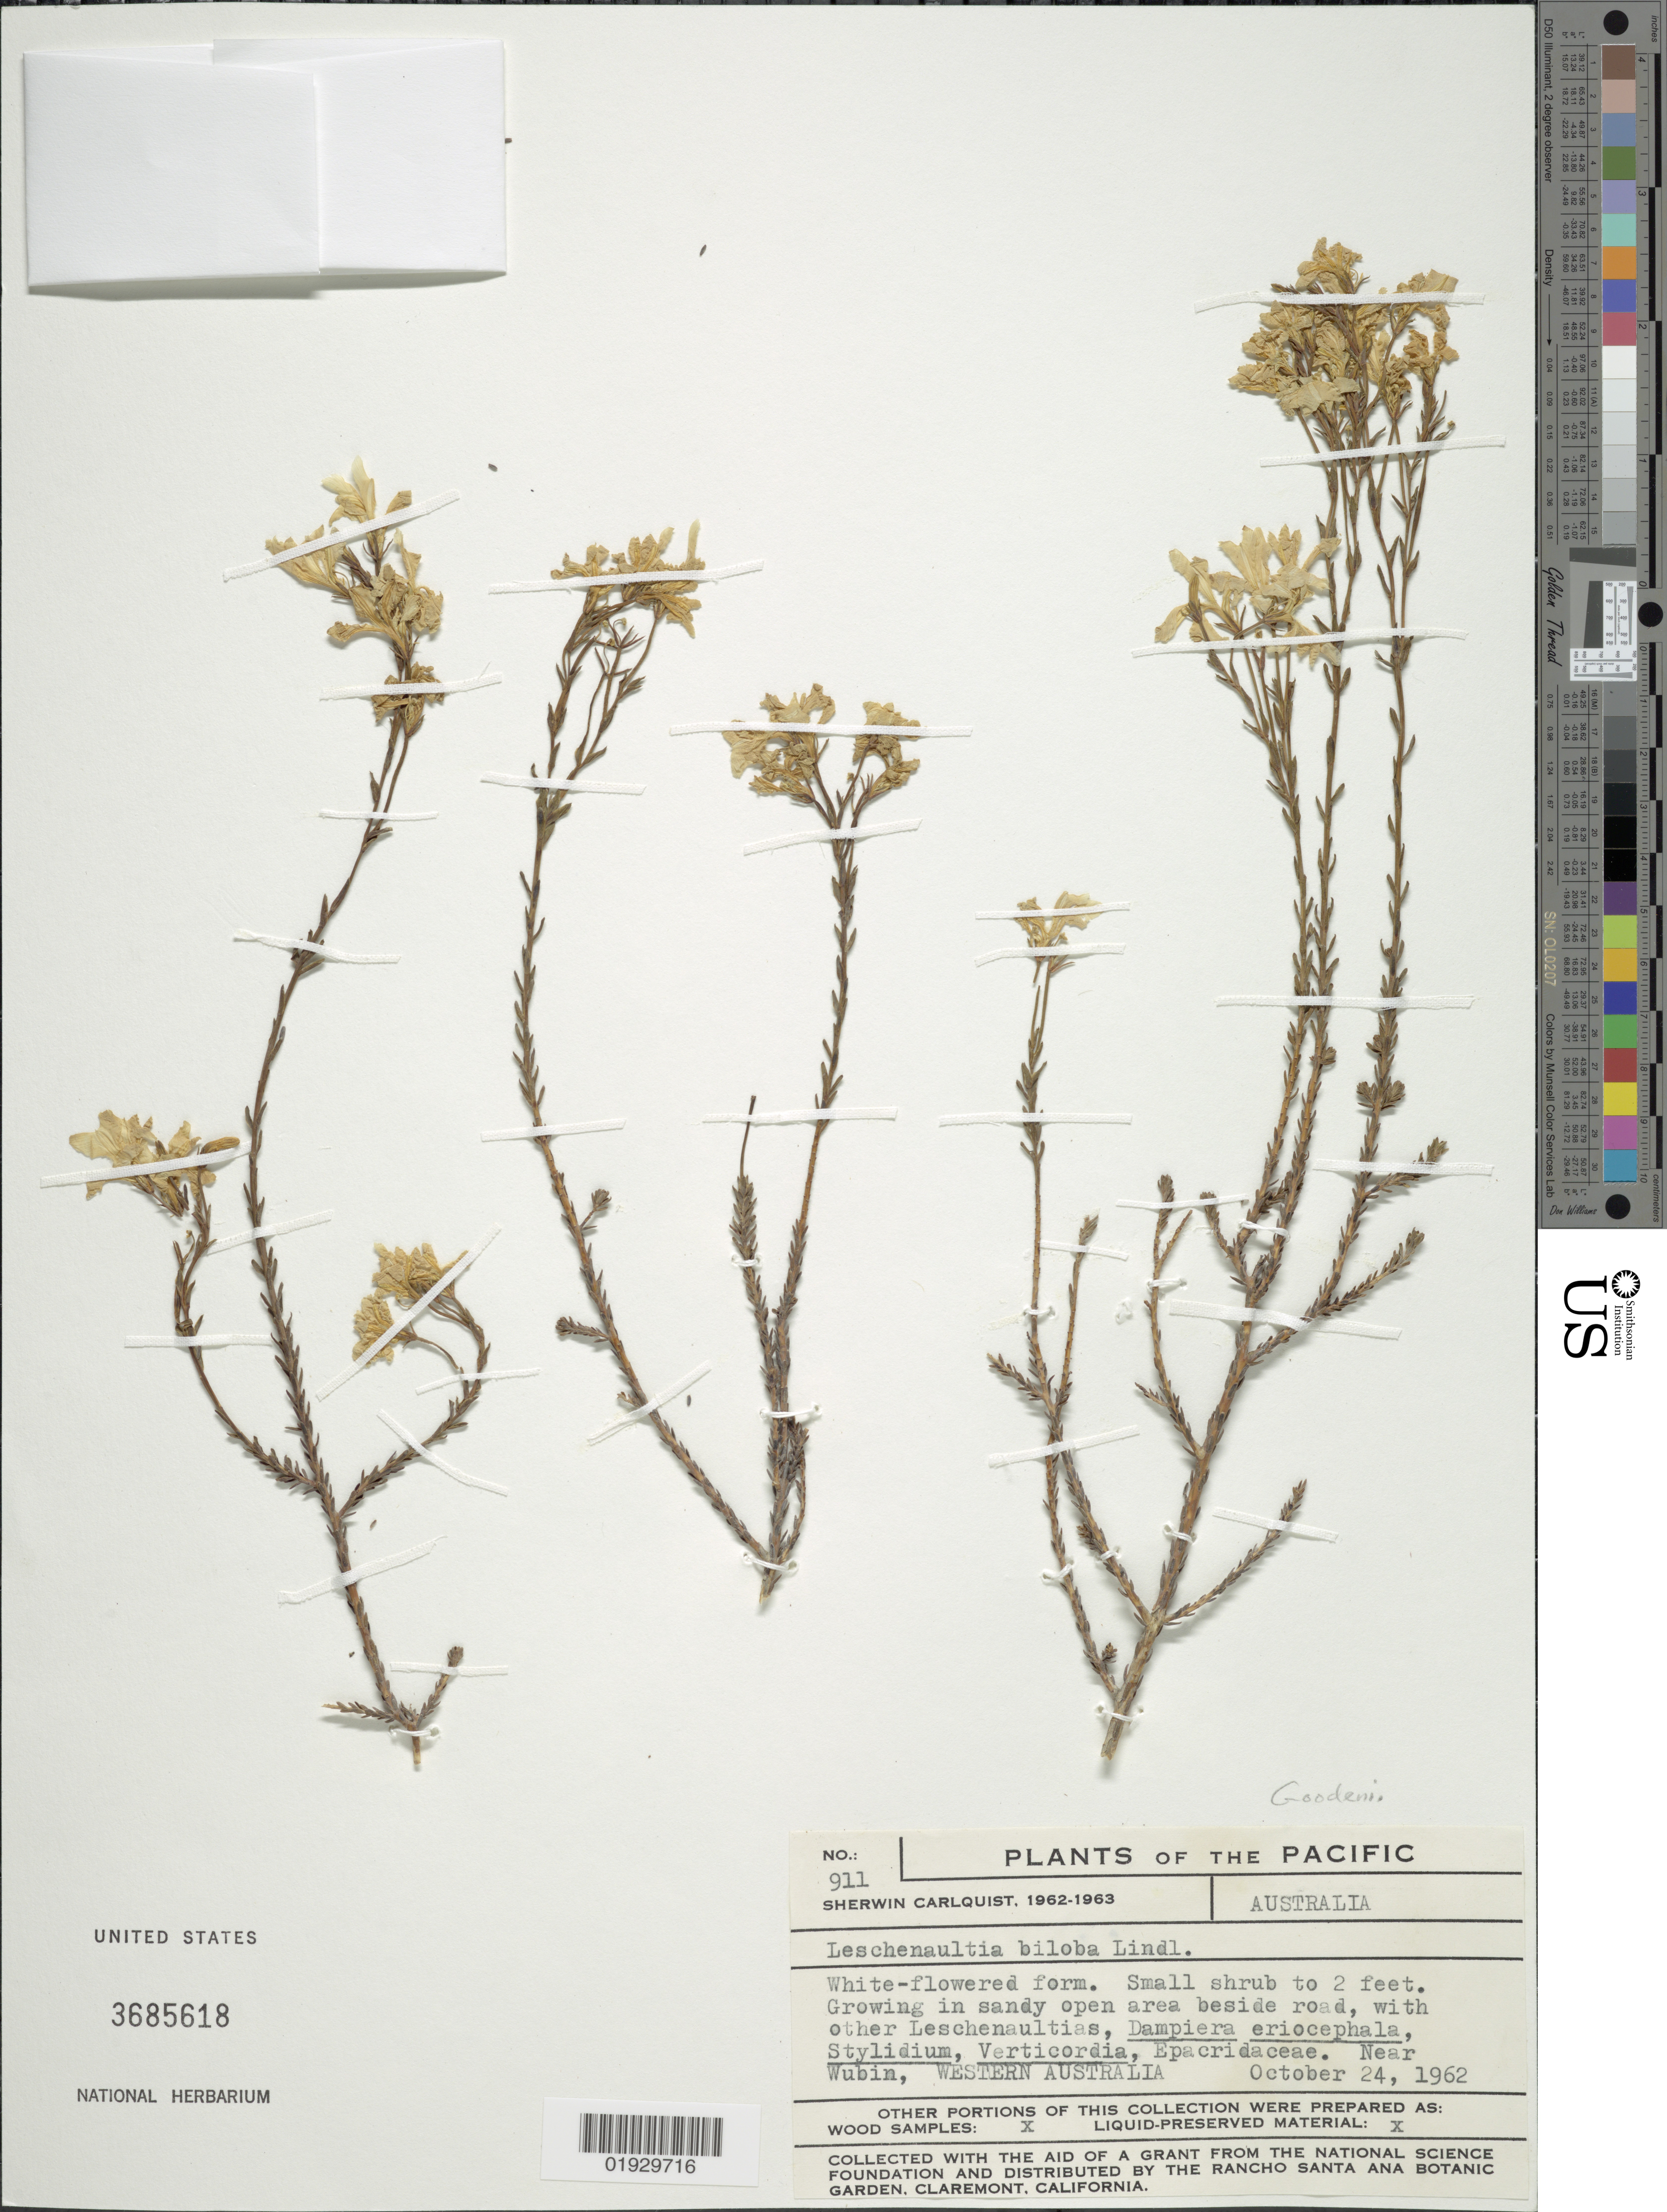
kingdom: Plantae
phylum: Tracheophyta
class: Magnoliopsida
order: Asterales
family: Goodeniaceae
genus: Leschenaultia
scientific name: Leschenaultia biloba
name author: Lindl.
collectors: S. Carlquist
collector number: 911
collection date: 1962-10-24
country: Australia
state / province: Western Australia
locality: Pacific. Near Wubin.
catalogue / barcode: US 3685618